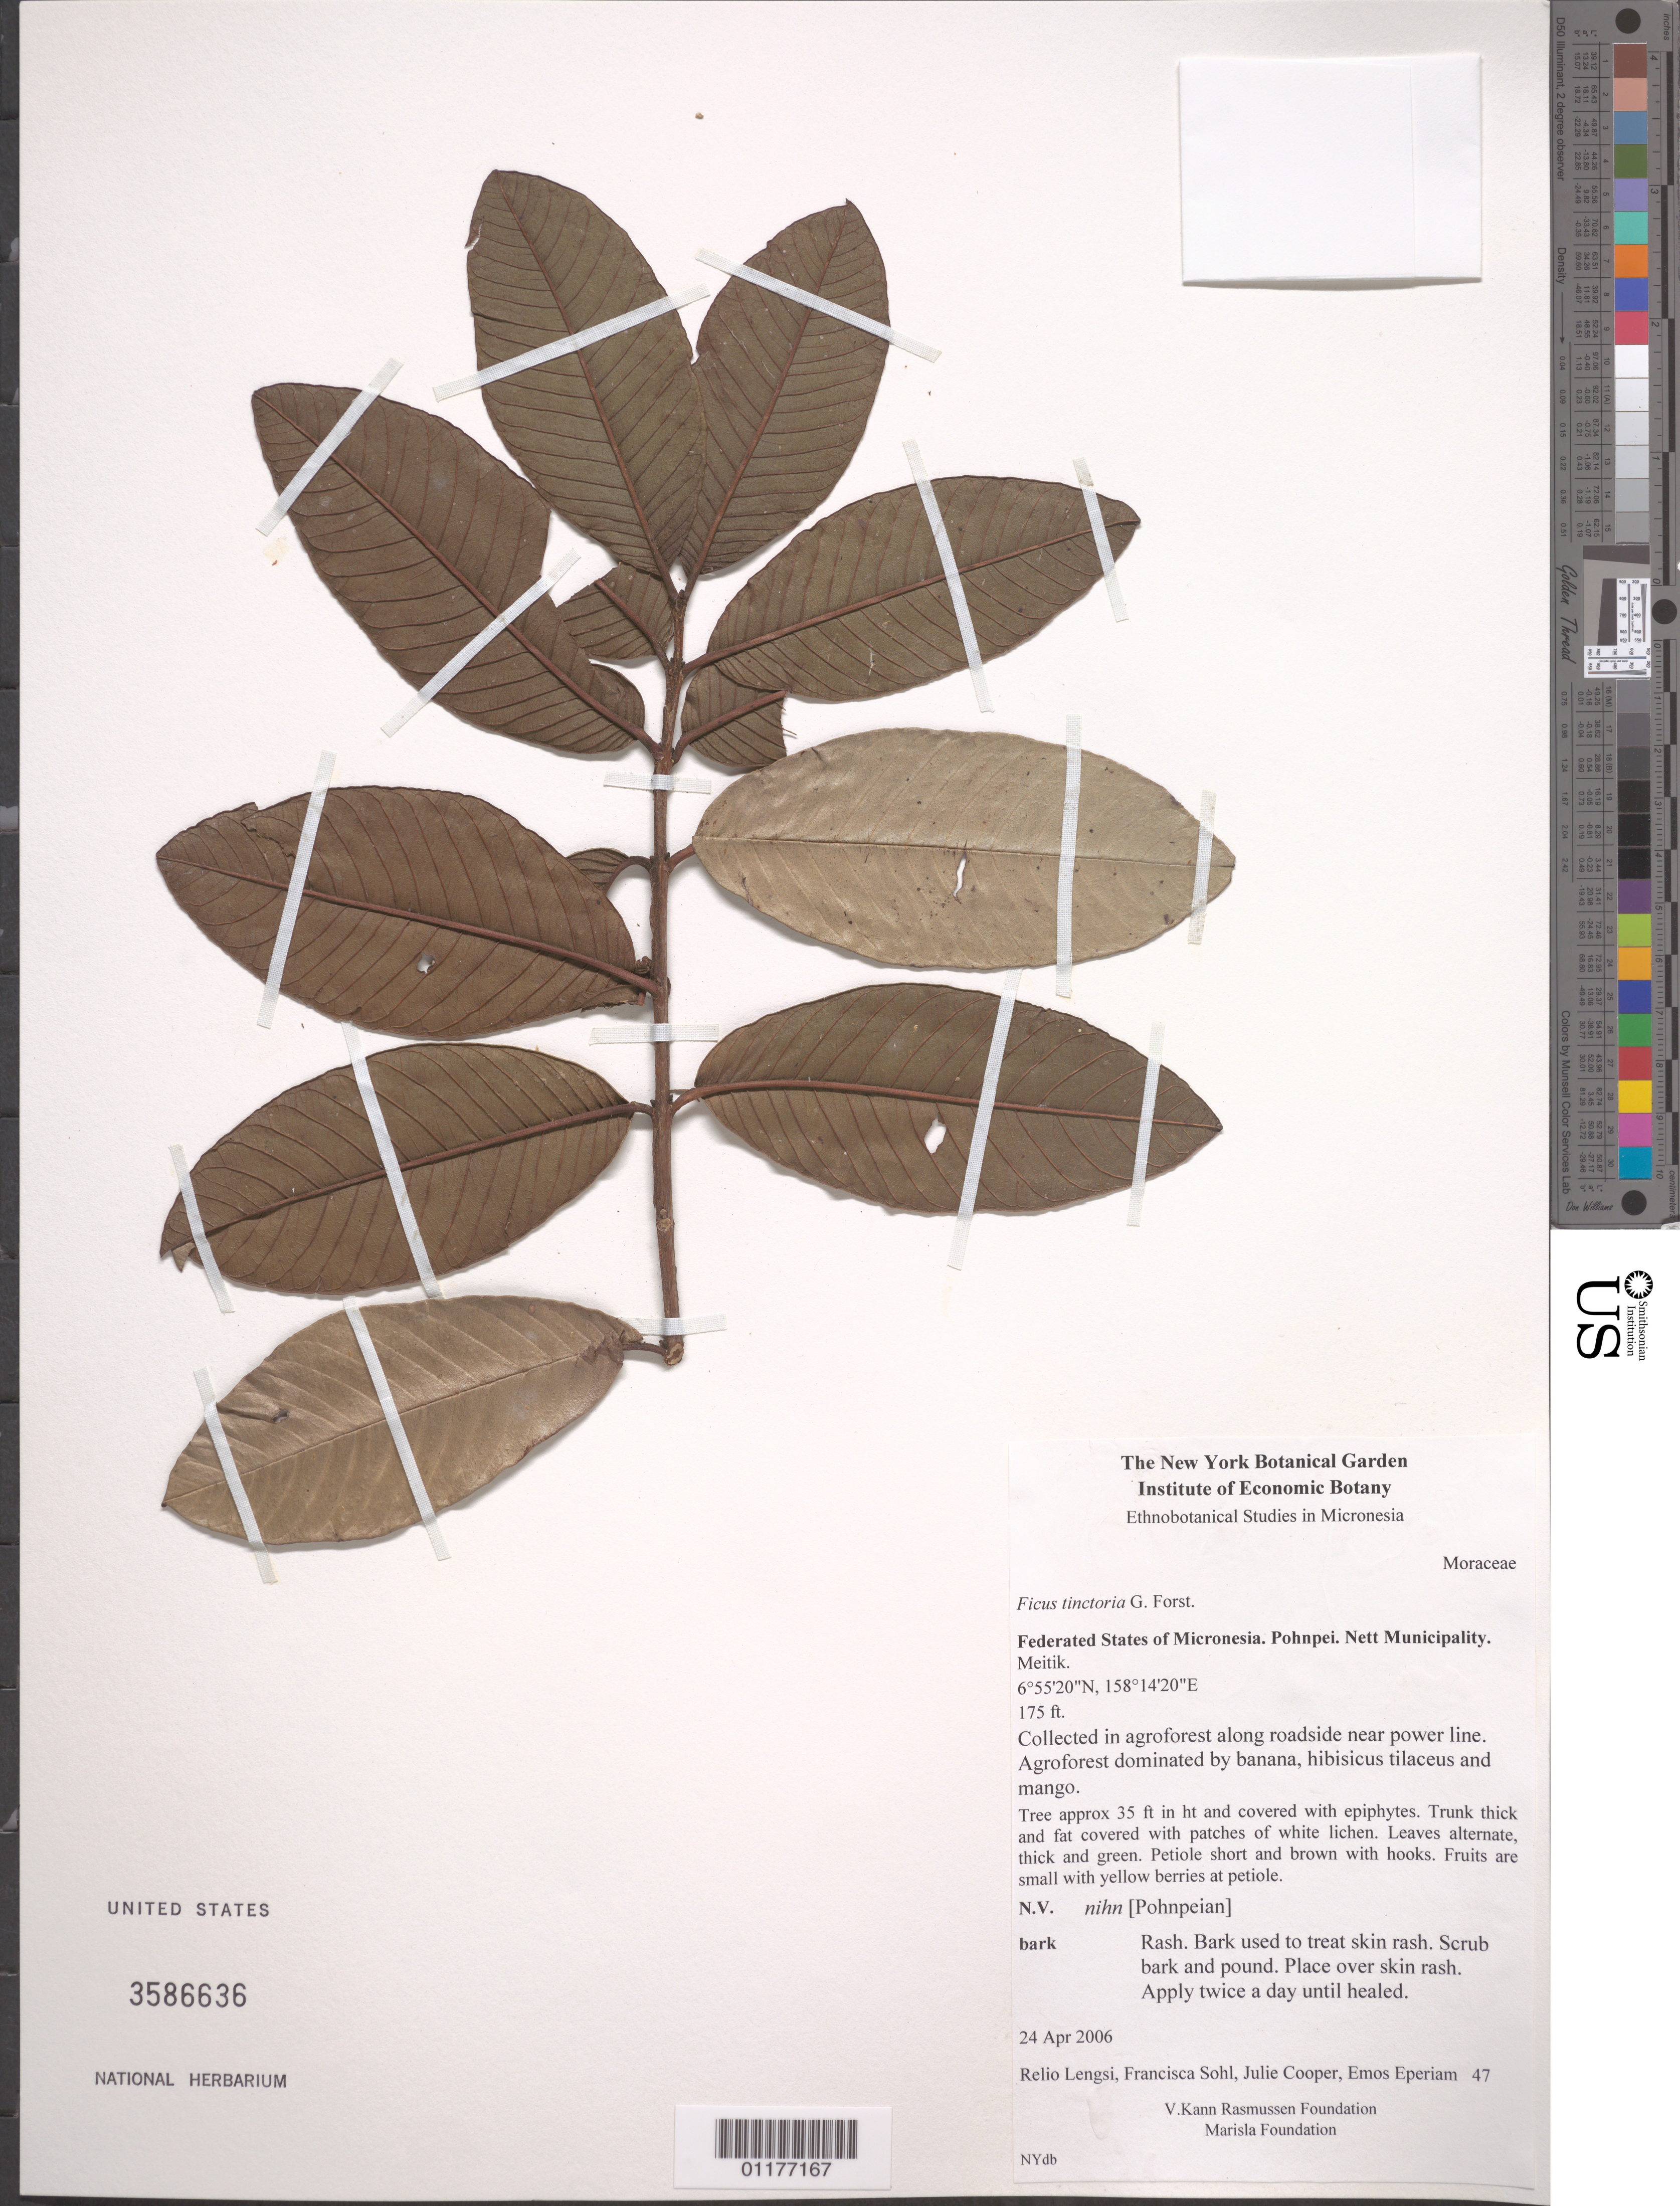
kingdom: Plantae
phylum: Tracheophyta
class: Magnoliopsida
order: Rosales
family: Moraceae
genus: Ficus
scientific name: Ficus tinctoria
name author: G. Forst.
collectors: R. Lengsi, P. Eperiam, J. Cooper, F. Sohl & M. Lengsi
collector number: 47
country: Micronesia, Federated States of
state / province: Pohnpei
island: Pohnpei [Ponape]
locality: Nett, Meitik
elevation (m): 53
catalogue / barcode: US 3586636